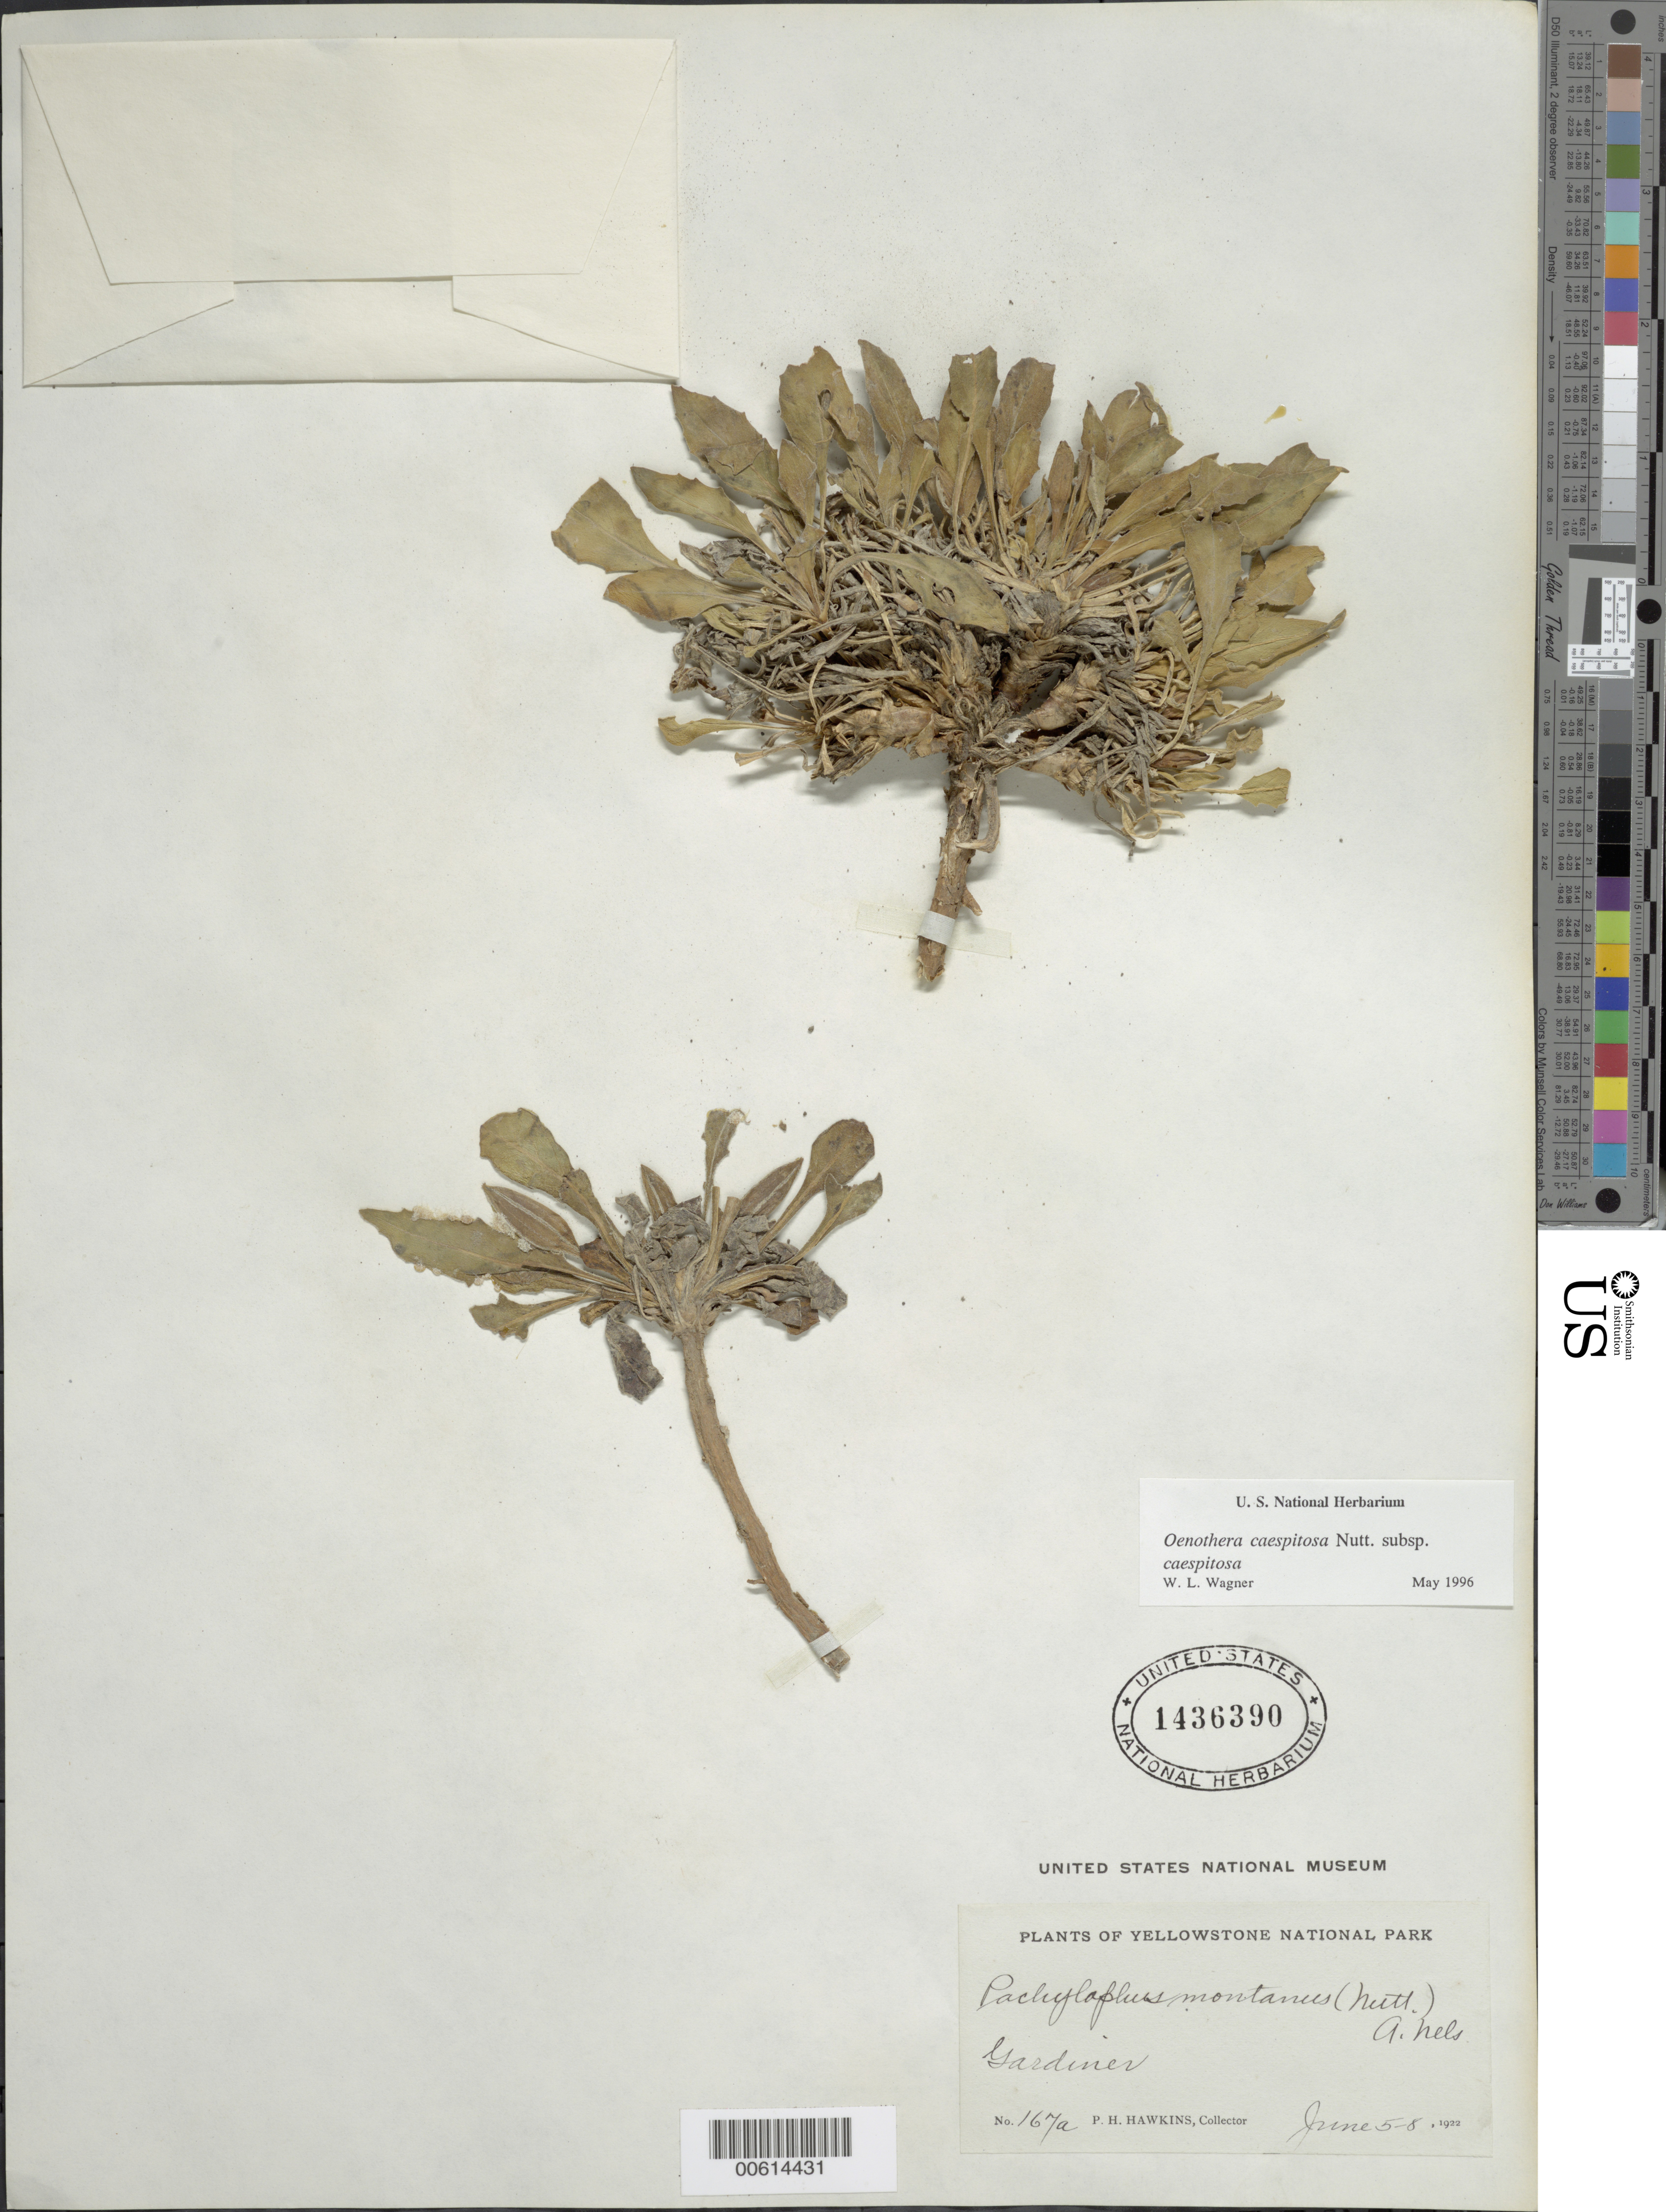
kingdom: Plantae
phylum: Tracheophyta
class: Magnoliopsida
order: Myrtales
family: Onagraceae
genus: Oenothera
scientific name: Oenothera cespitosa subsp. cespitosa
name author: Nutt.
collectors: P. Hawkins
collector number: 167a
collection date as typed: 05 Jun 1922 to 08 Jun 1922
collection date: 1922-06-05/1922-06-08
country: United States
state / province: Montana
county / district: Gallatin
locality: Gardiner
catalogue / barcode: US 1436390